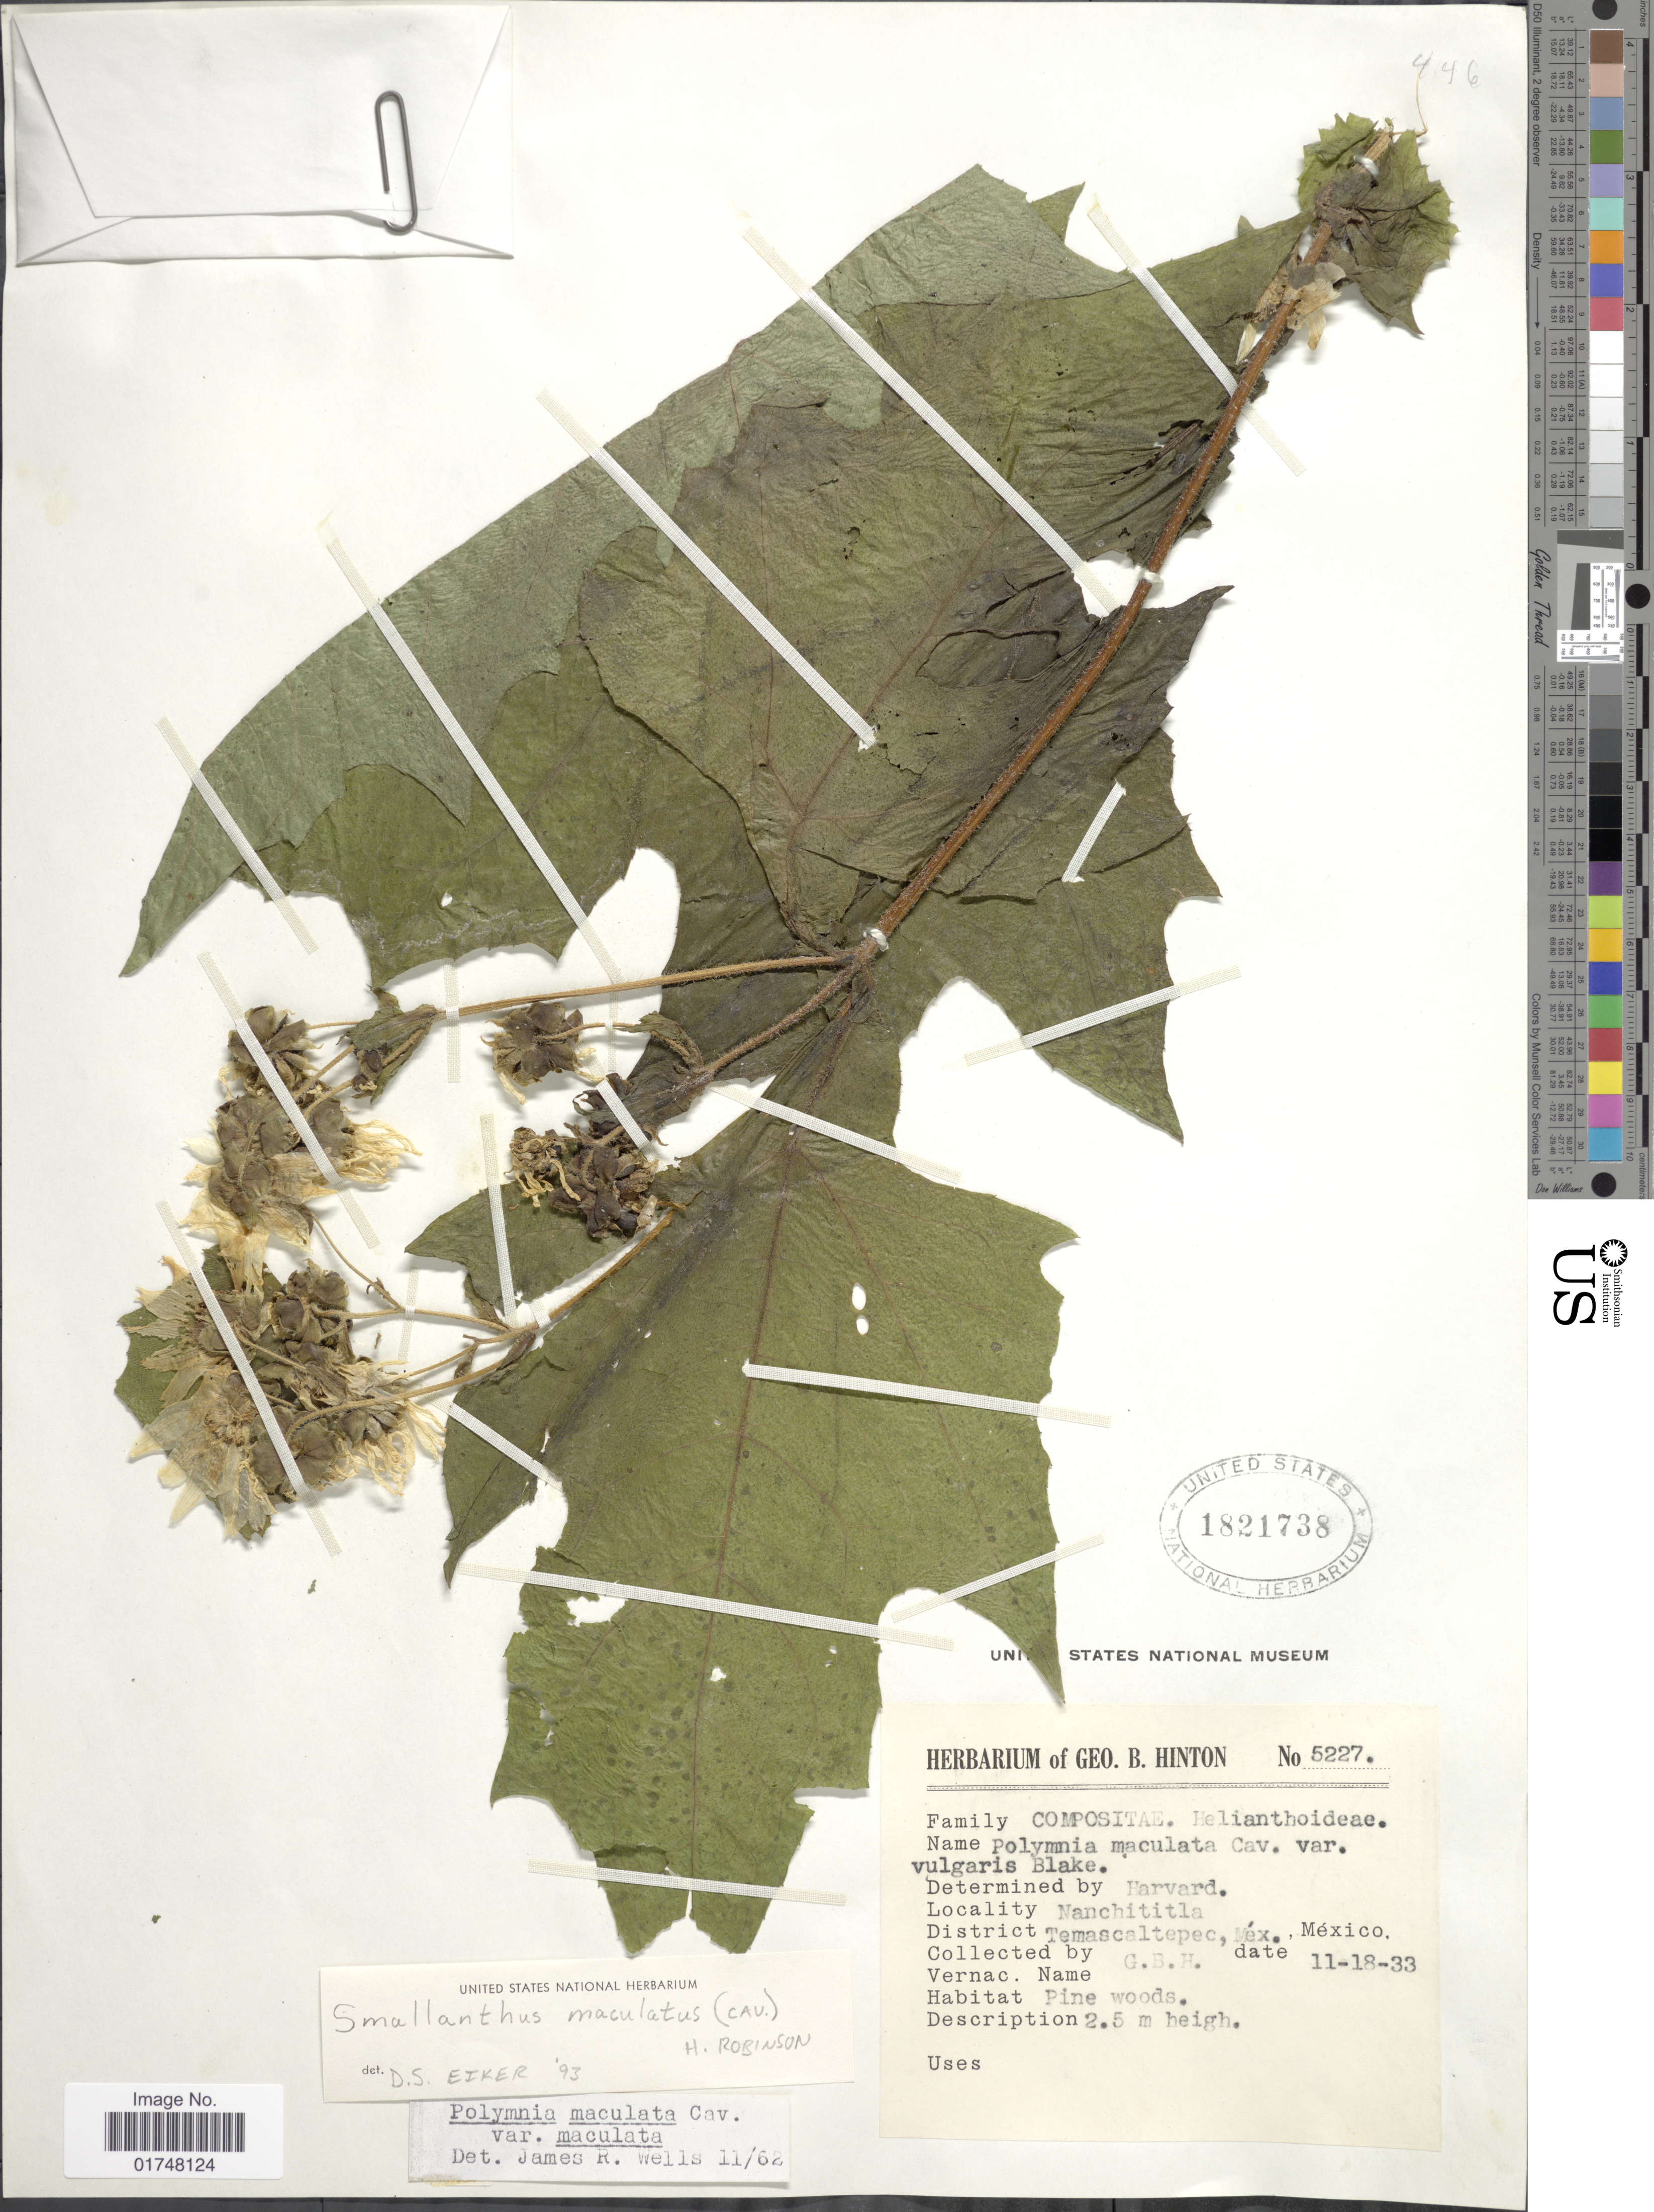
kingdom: Plantae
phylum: Tracheophyta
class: Magnoliopsida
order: Asterales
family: Asteraceae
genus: Smallanthus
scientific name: Smallanthus maculatus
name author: (Cav.) H. Rob.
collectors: G. B. Hinton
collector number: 5227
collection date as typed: Transcribed d/m/y: 18/11/33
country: Mexico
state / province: México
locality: District. Temascaltepec. Nanchititla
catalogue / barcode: US 1821738